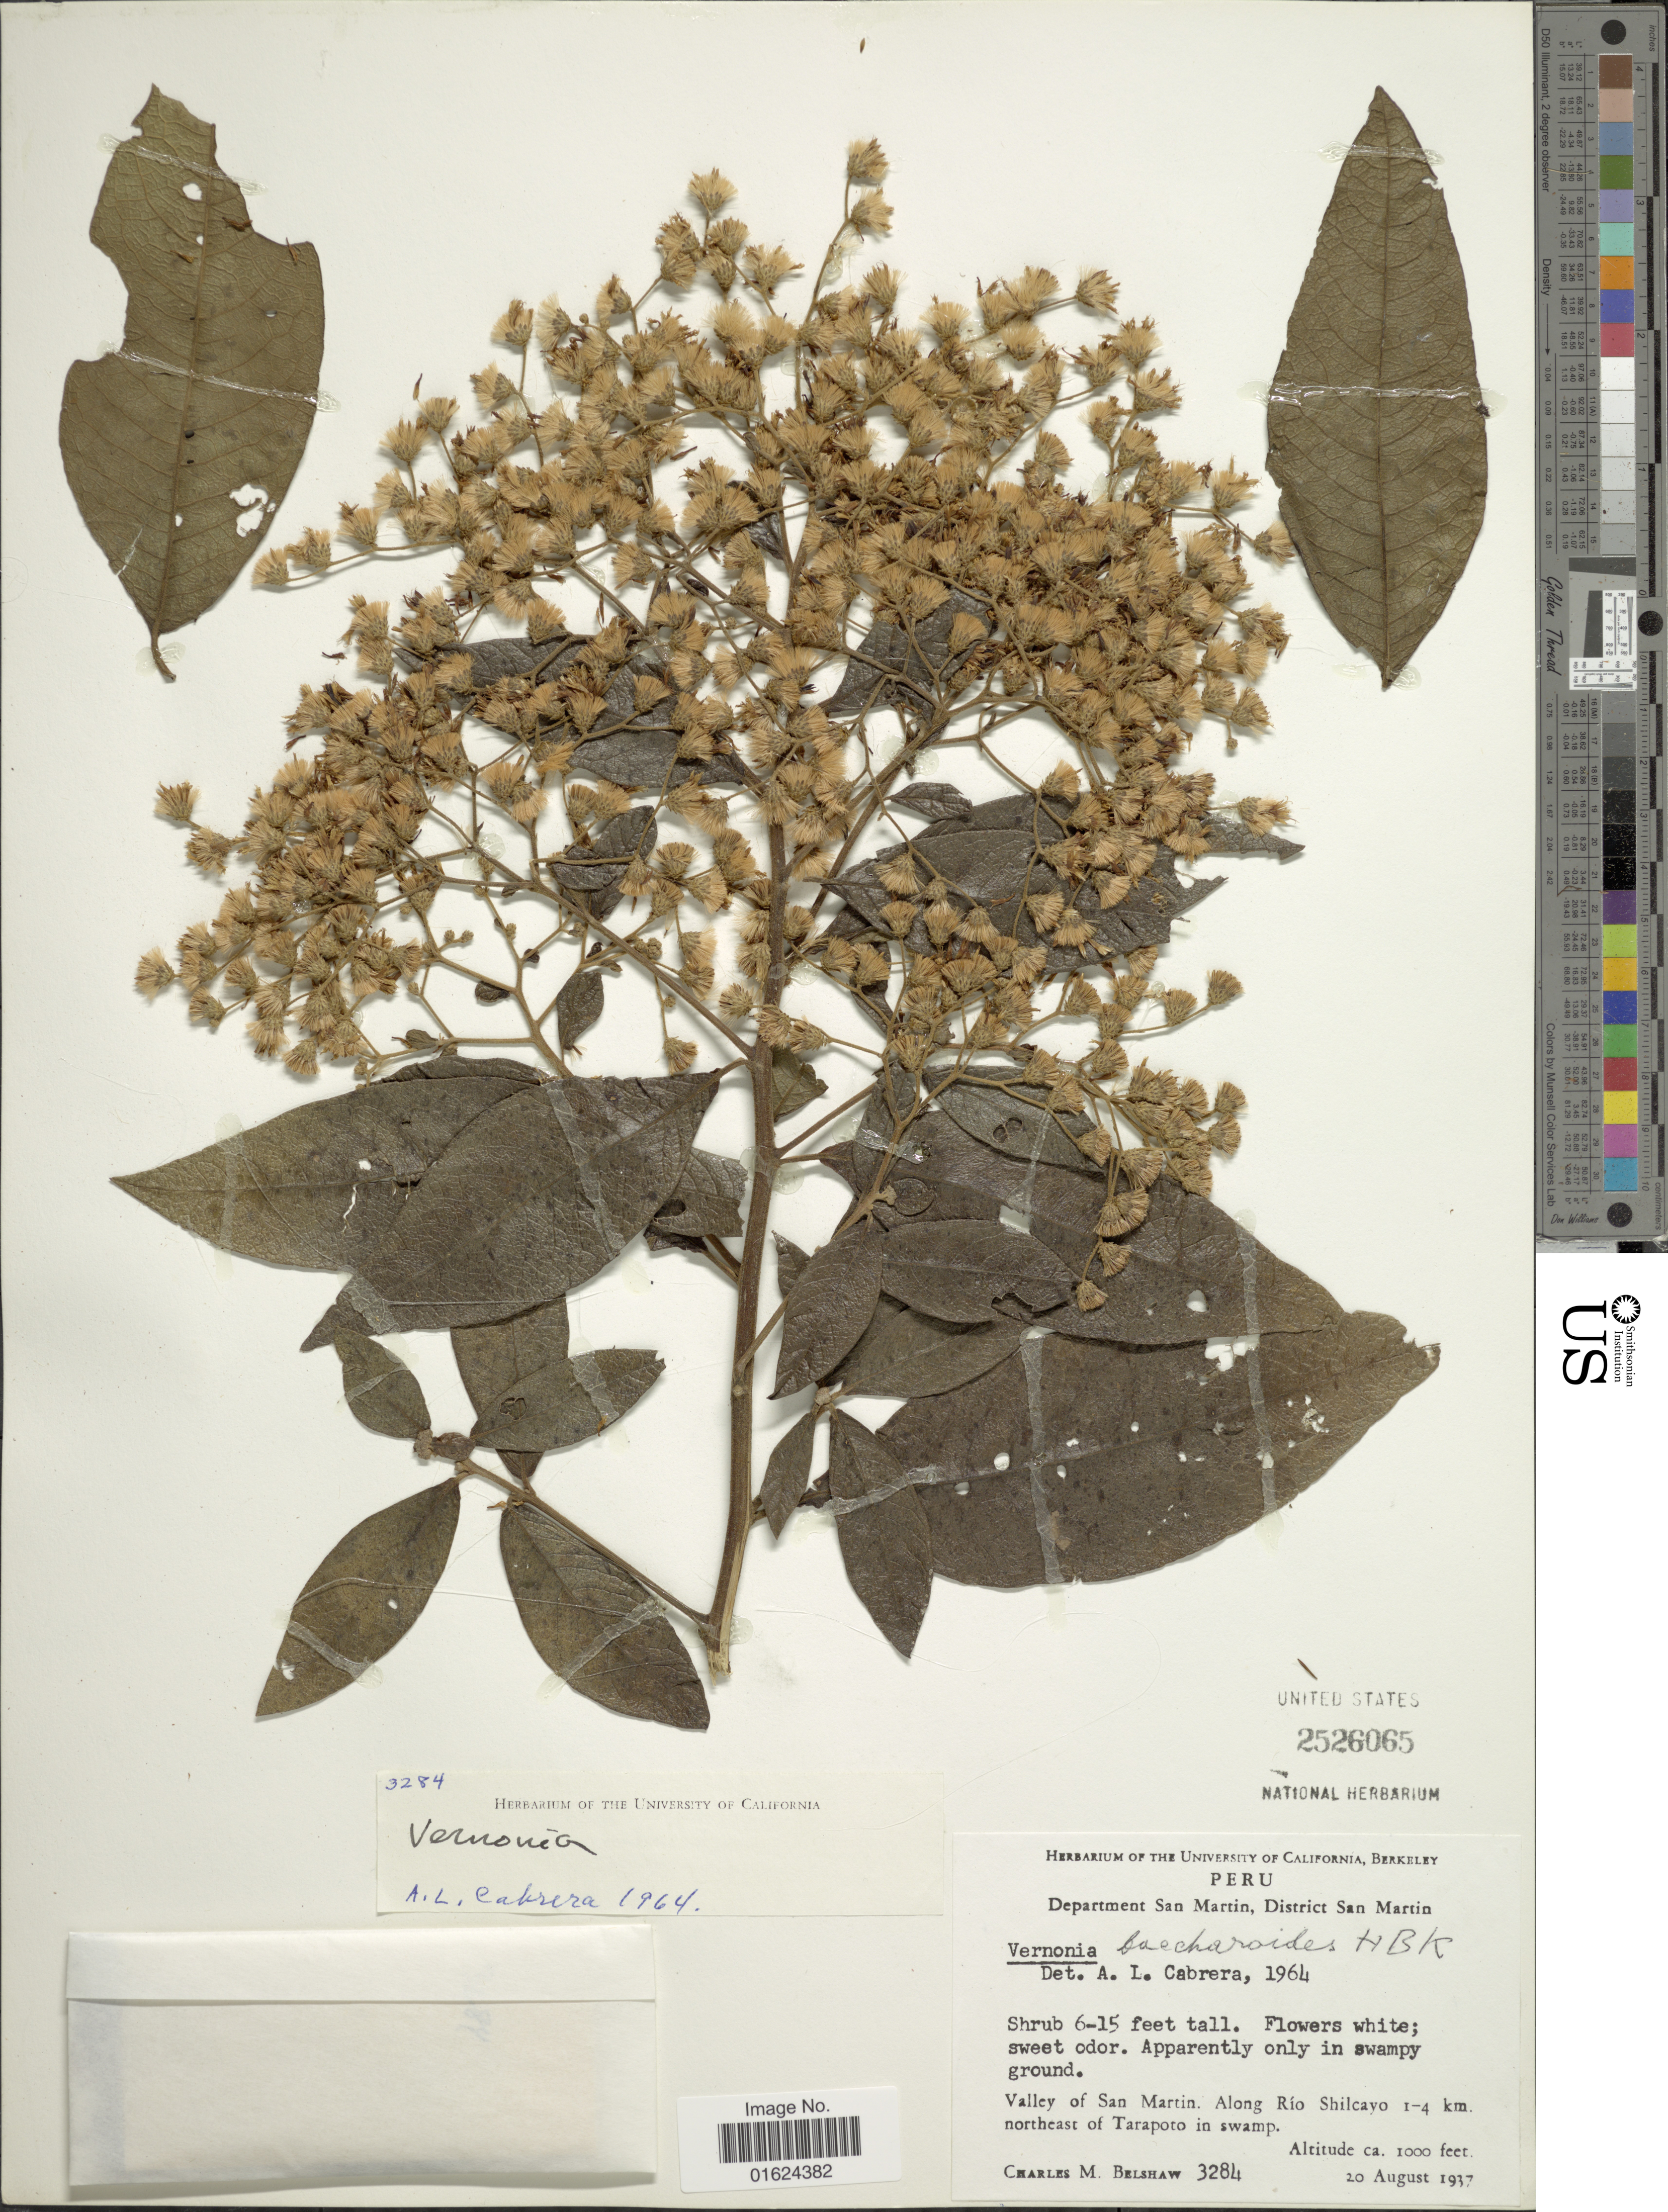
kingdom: Plantae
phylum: Tracheophyta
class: Magnoliopsida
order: Asterales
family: Asteraceae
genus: Vernonanthura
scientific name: Vernonanthura patens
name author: (Kunth) H. Rob.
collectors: C. Shaw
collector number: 3284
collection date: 1937-08-20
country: Peru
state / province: San Martín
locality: Peru. Department San Martin, District San Martin. Valley of San Martin, along Rio Shilcayo 1-4 km. northeast of Tarapoto in swamp.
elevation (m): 305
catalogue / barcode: US 2526065